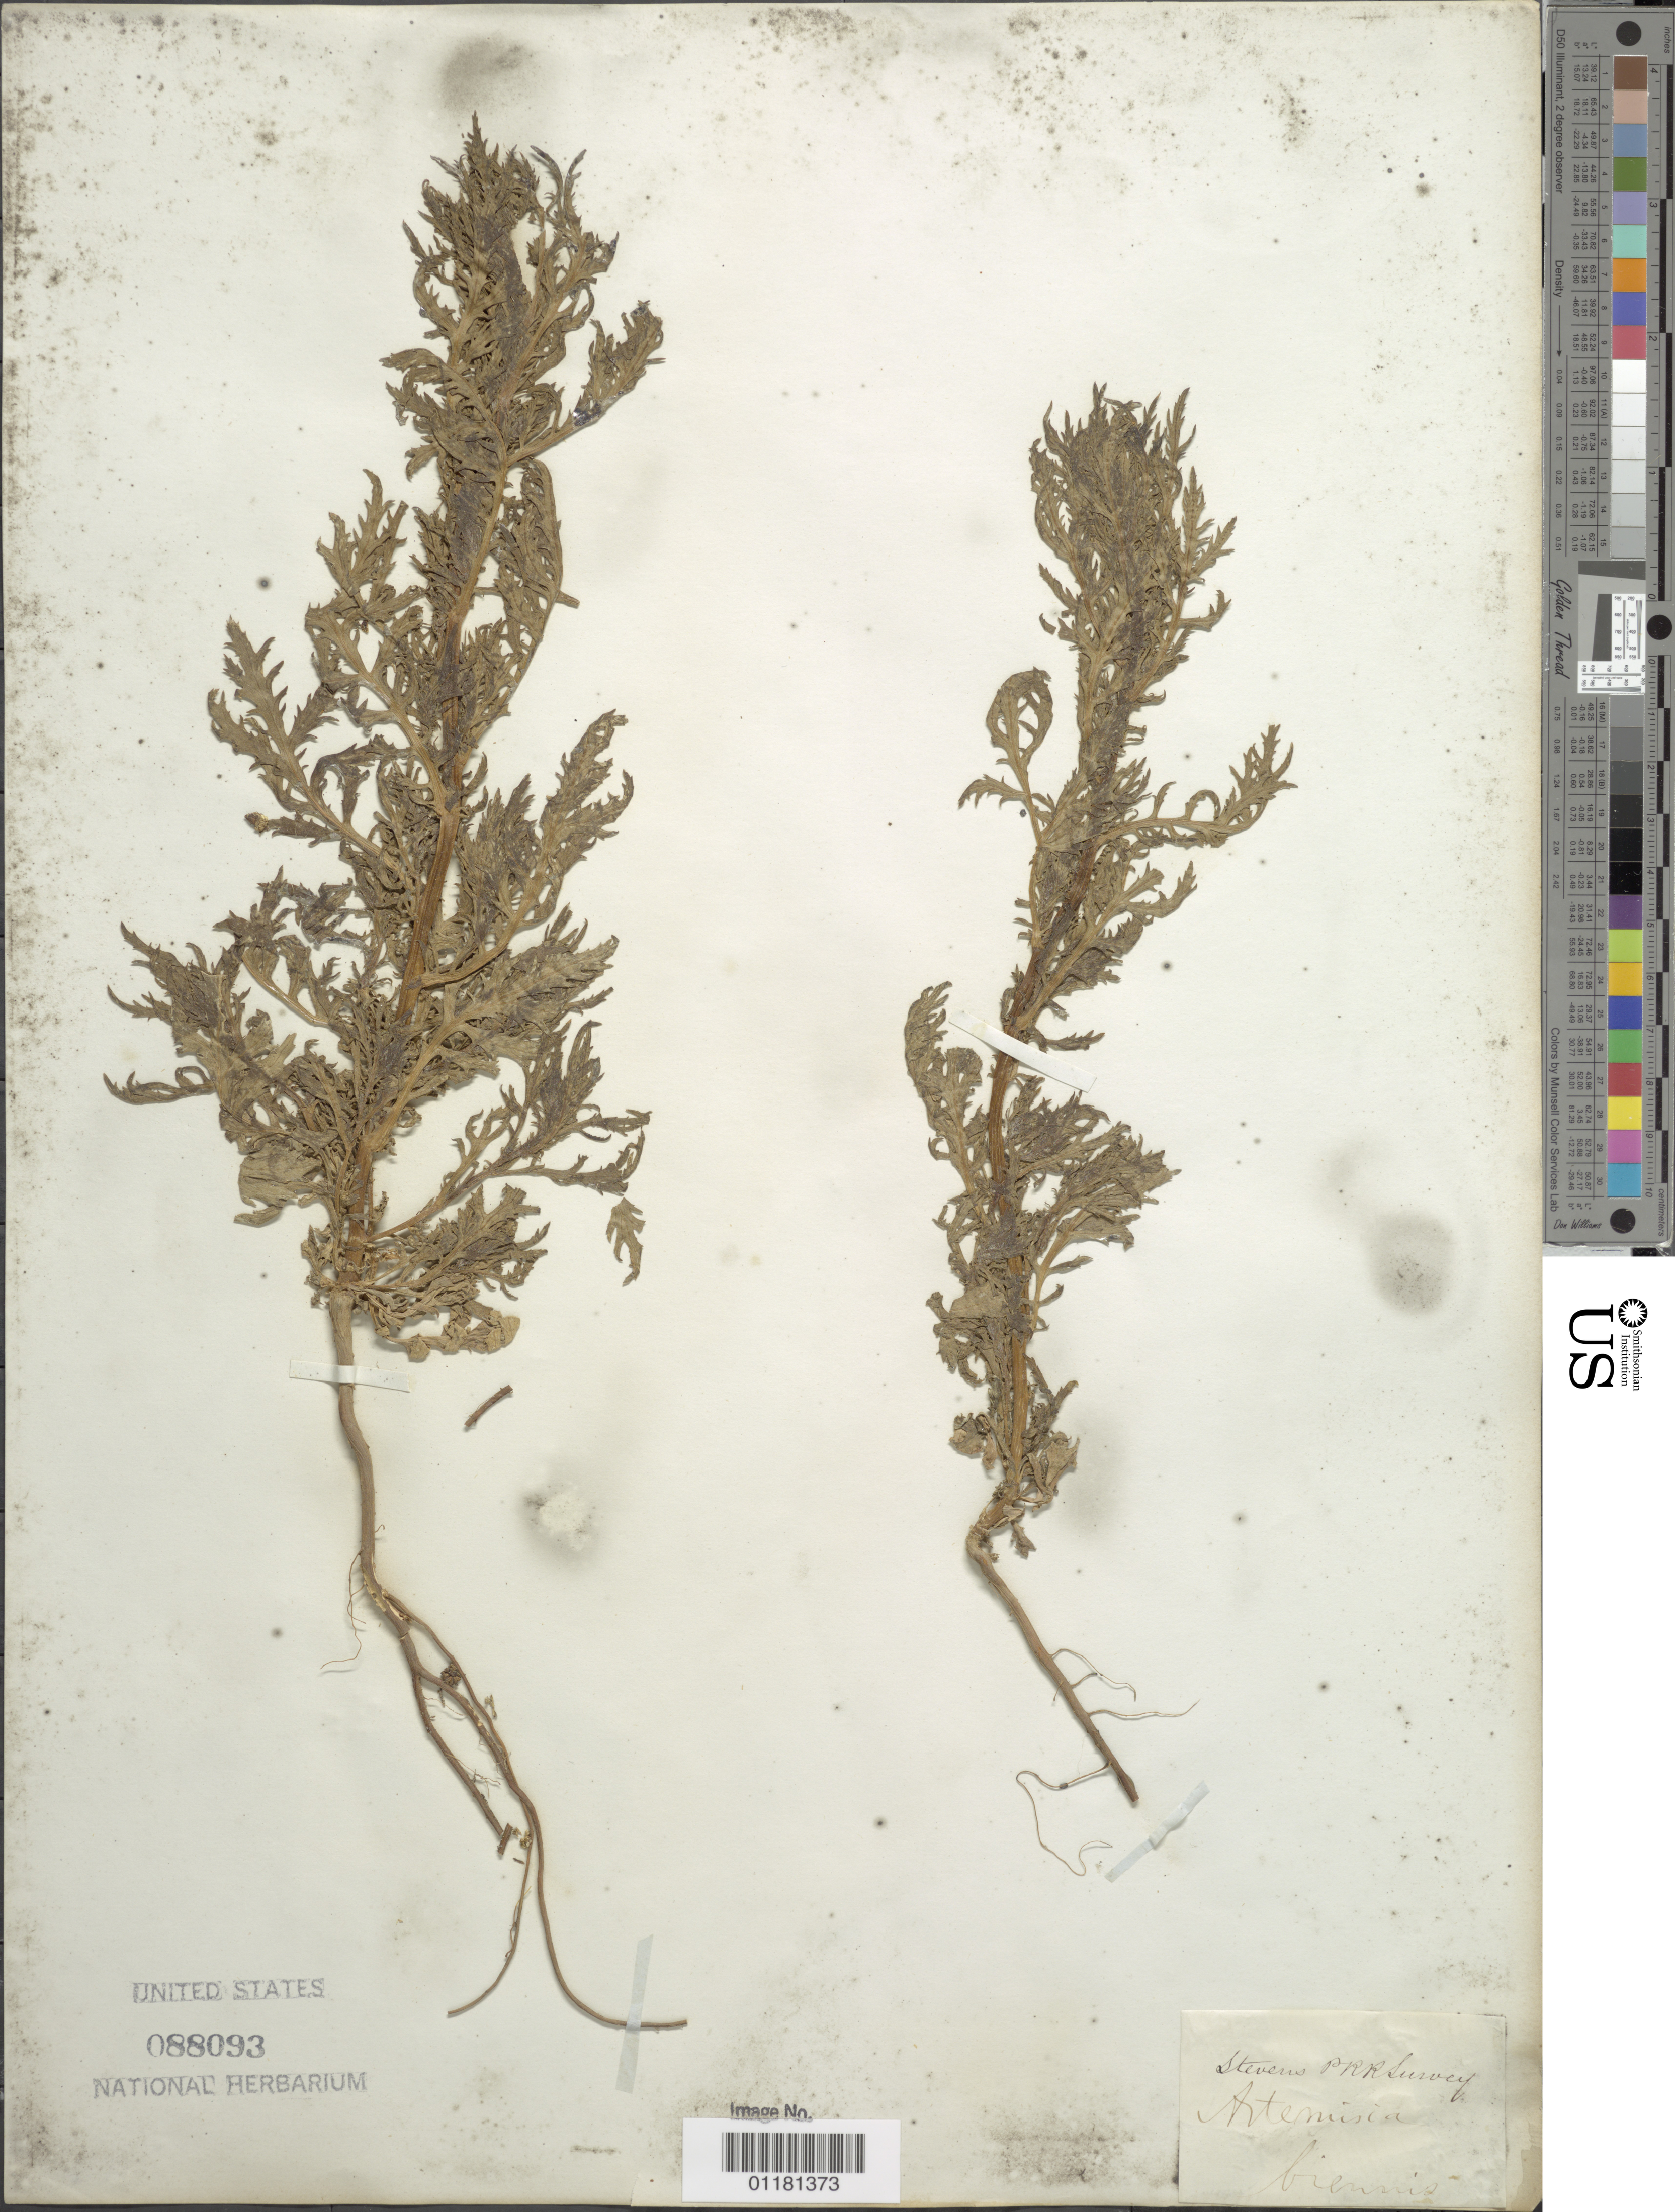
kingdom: Plantae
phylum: Tracheophyta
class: Magnoliopsida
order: Asterales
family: Asteraceae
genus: Artemisia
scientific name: Artemisia biennis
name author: Willd.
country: United States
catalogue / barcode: US 88093